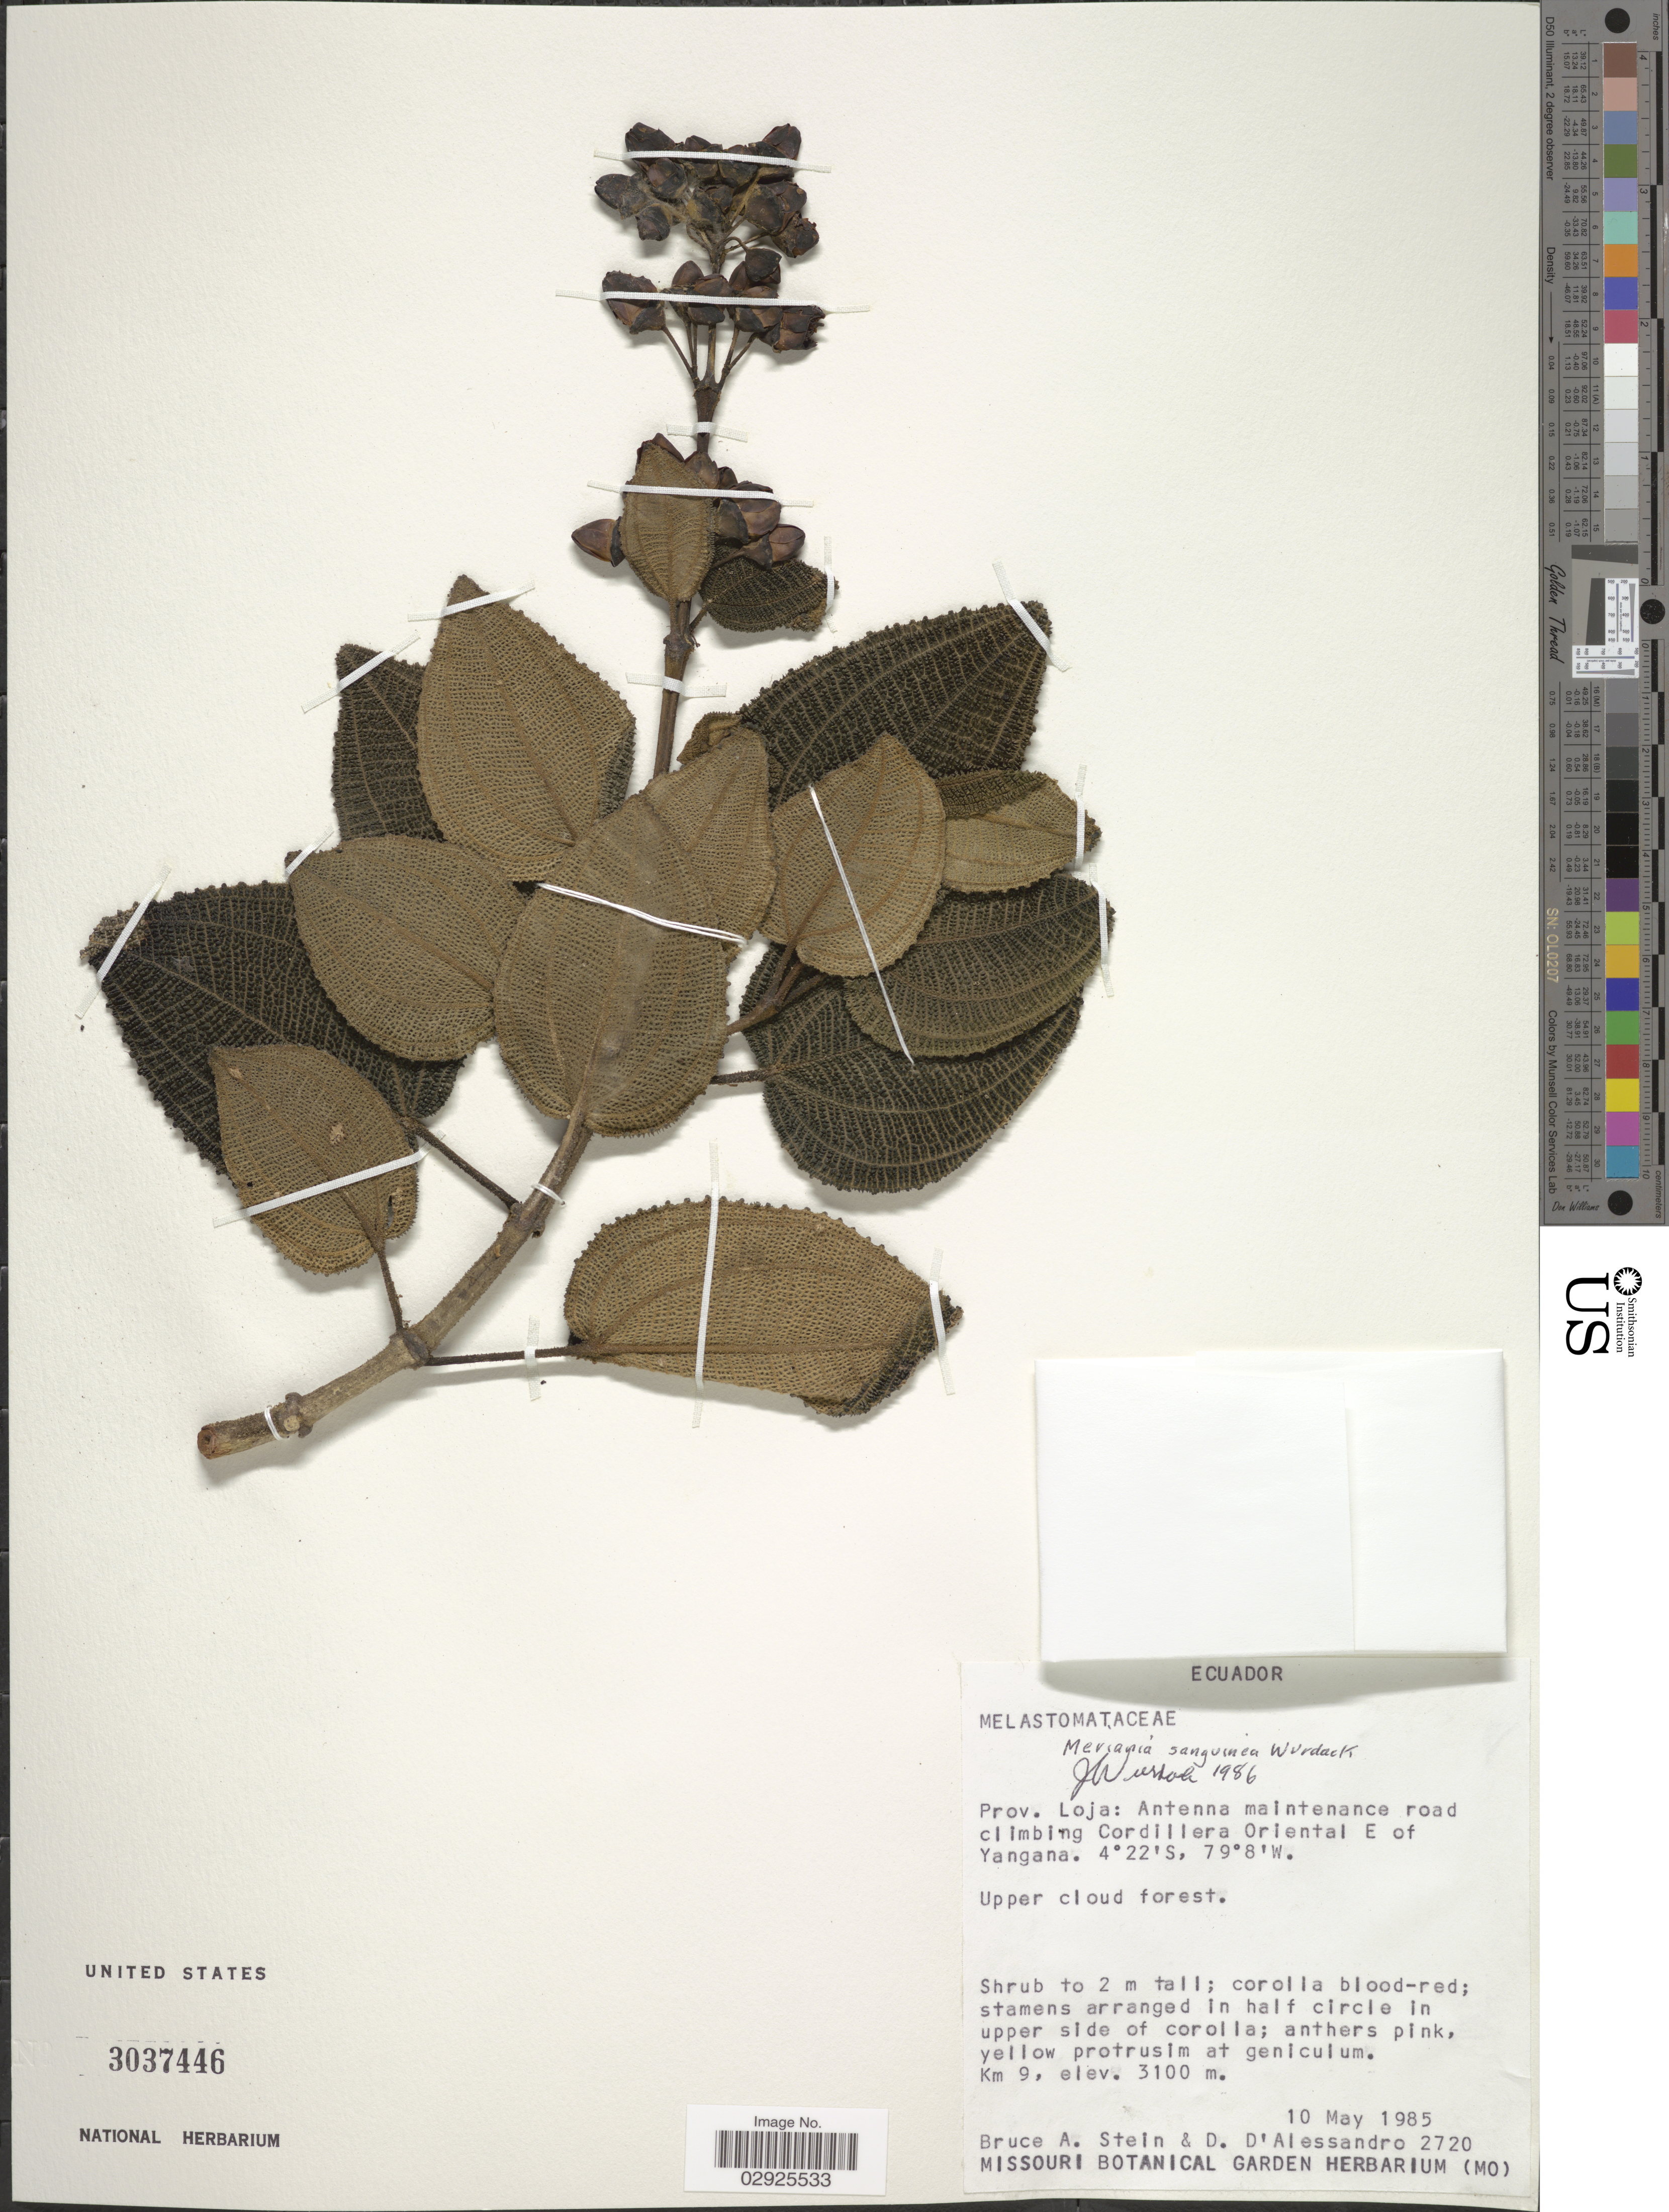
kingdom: Plantae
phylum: Tracheophyta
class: Magnoliopsida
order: Myrtales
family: Melastomataceae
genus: Meriania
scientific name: Meriania sanguinea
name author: Wurdack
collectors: B. A. Stein & D. D'alessandro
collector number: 2720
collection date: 1985-05-10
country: Ecuador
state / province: Loja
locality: Antenna maintenance road climbing Cordillera Oriental E of Yangana, Km 9.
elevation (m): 3100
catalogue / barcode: US 3037446